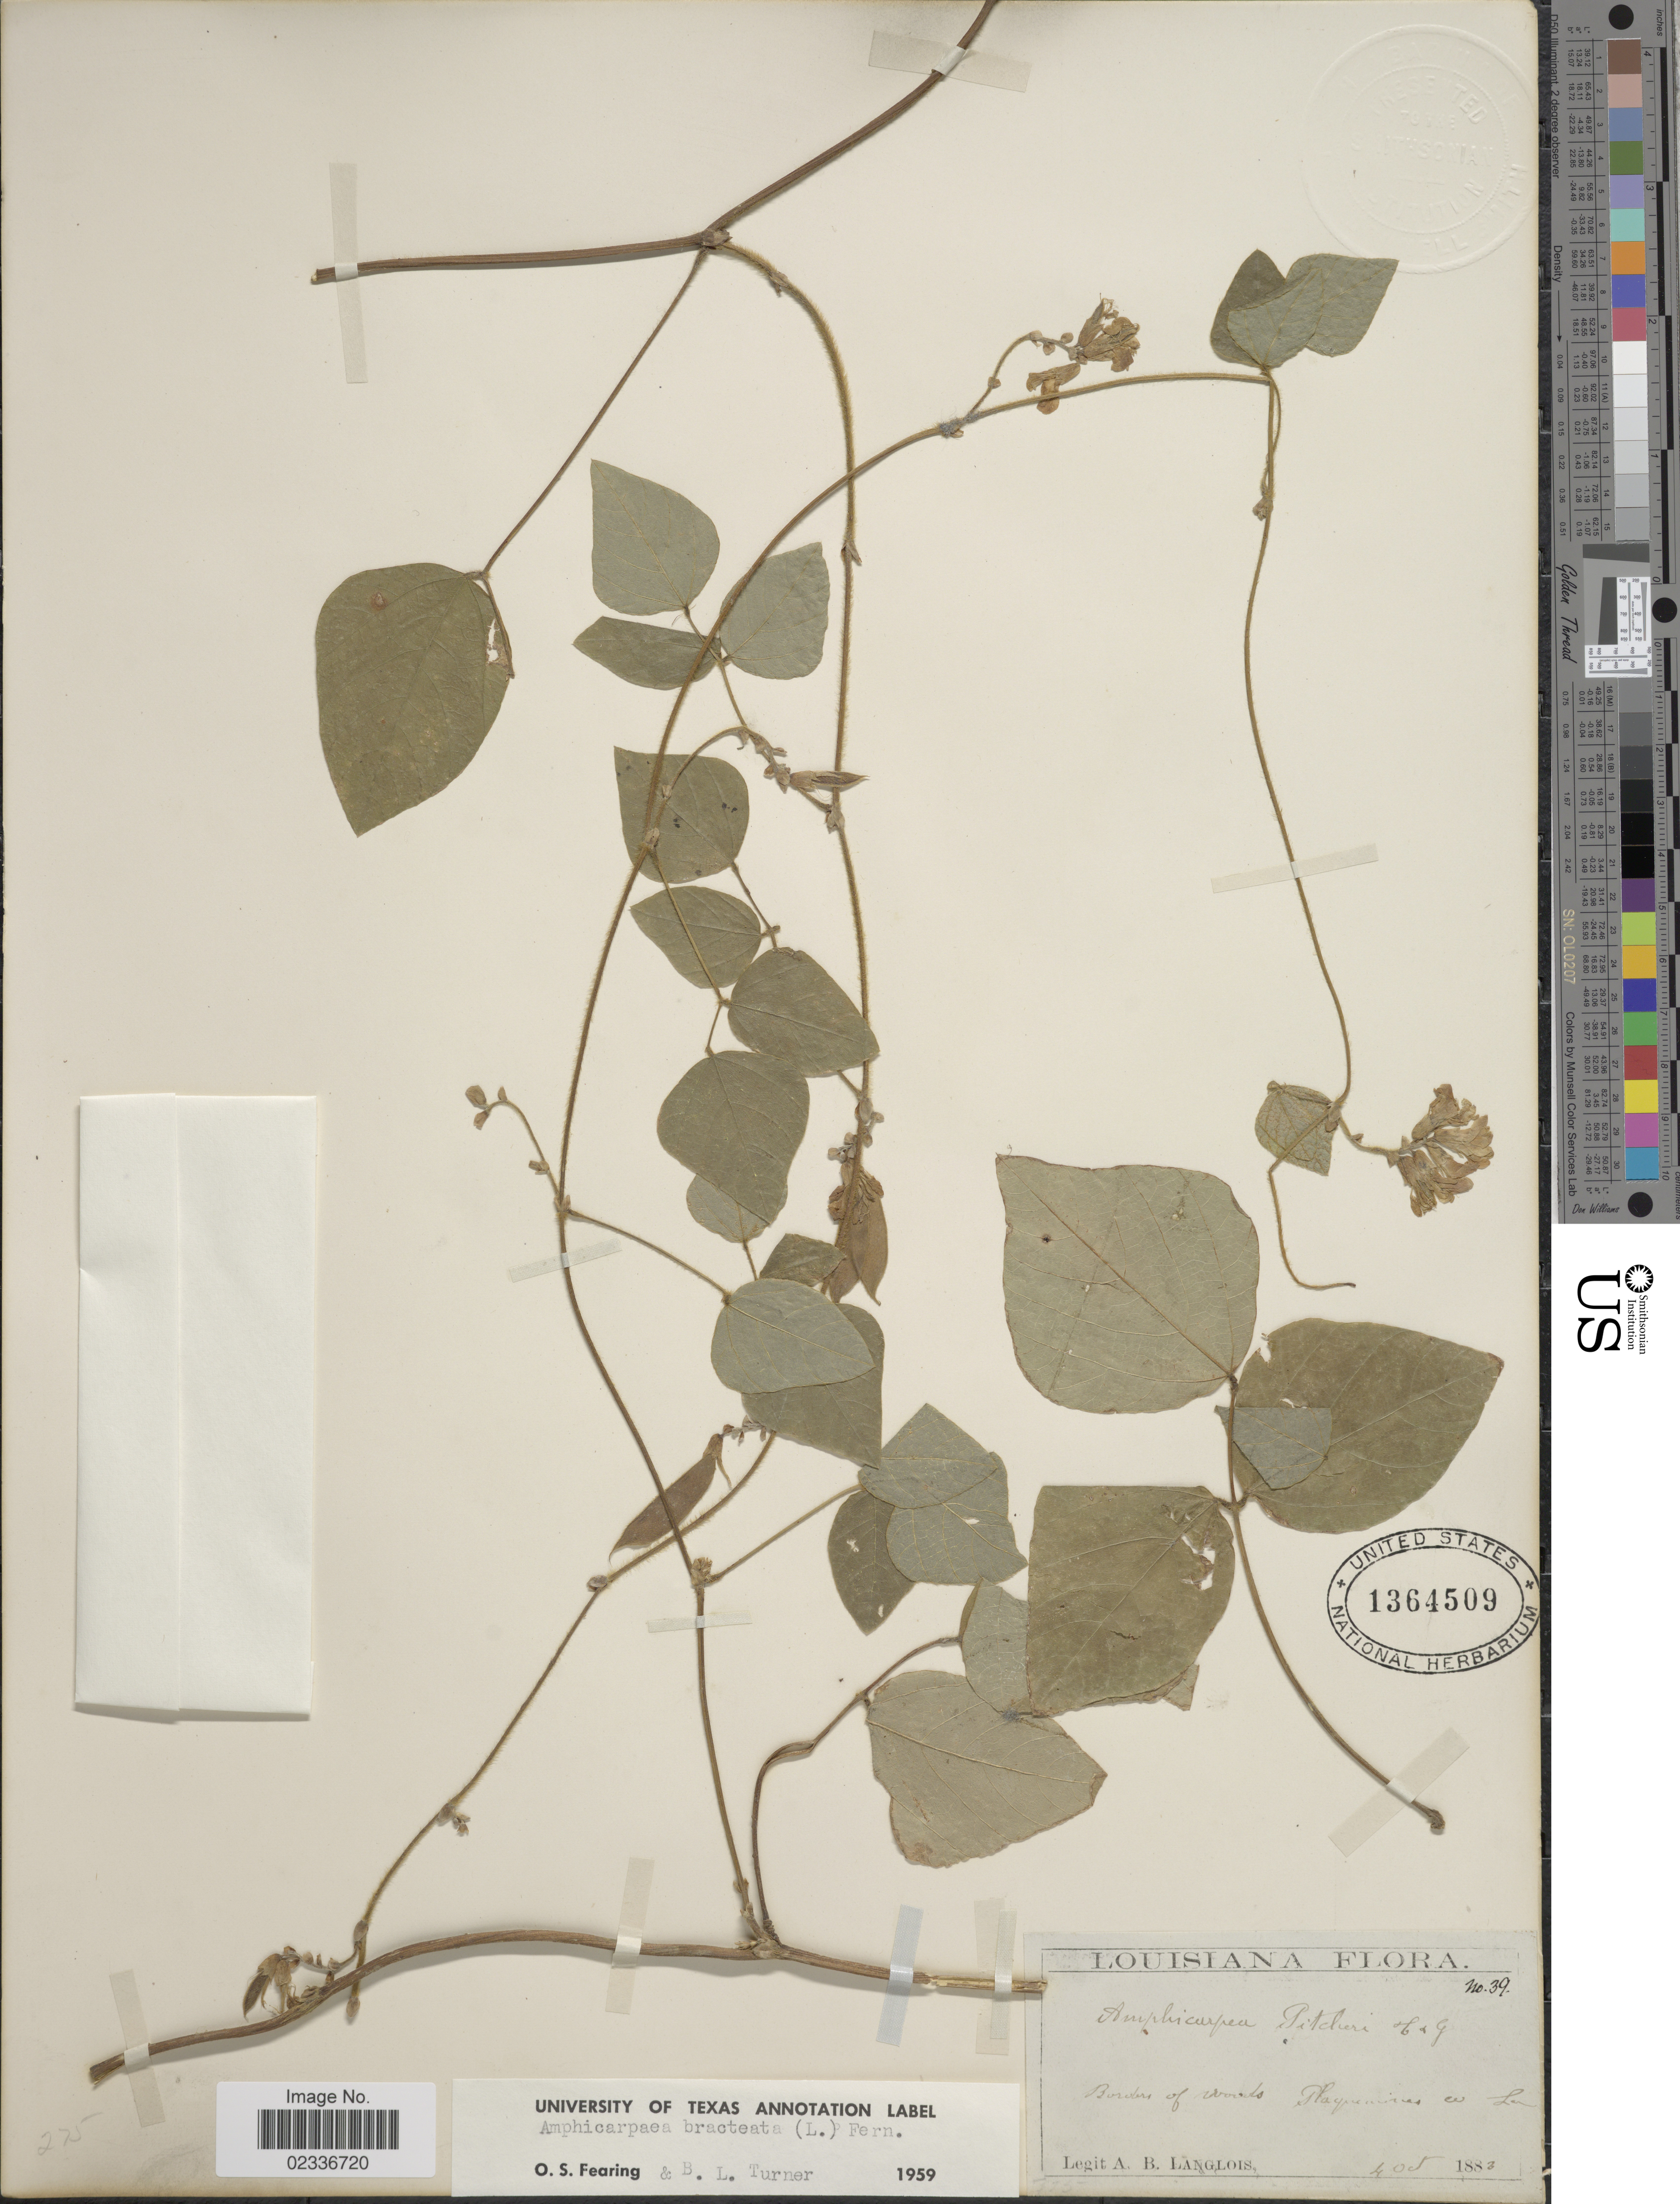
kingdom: Plantae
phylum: Tracheophyta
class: Magnoliopsida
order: Fabales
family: Fabaceae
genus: Amphicarpaea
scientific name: Amphicarpaea bracteata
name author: (L.) Fernald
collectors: A. Langlois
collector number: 39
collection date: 1883-10-04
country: United States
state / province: Louisiana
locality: Borders of woods, Plaquemines Co.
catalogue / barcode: US 1364509